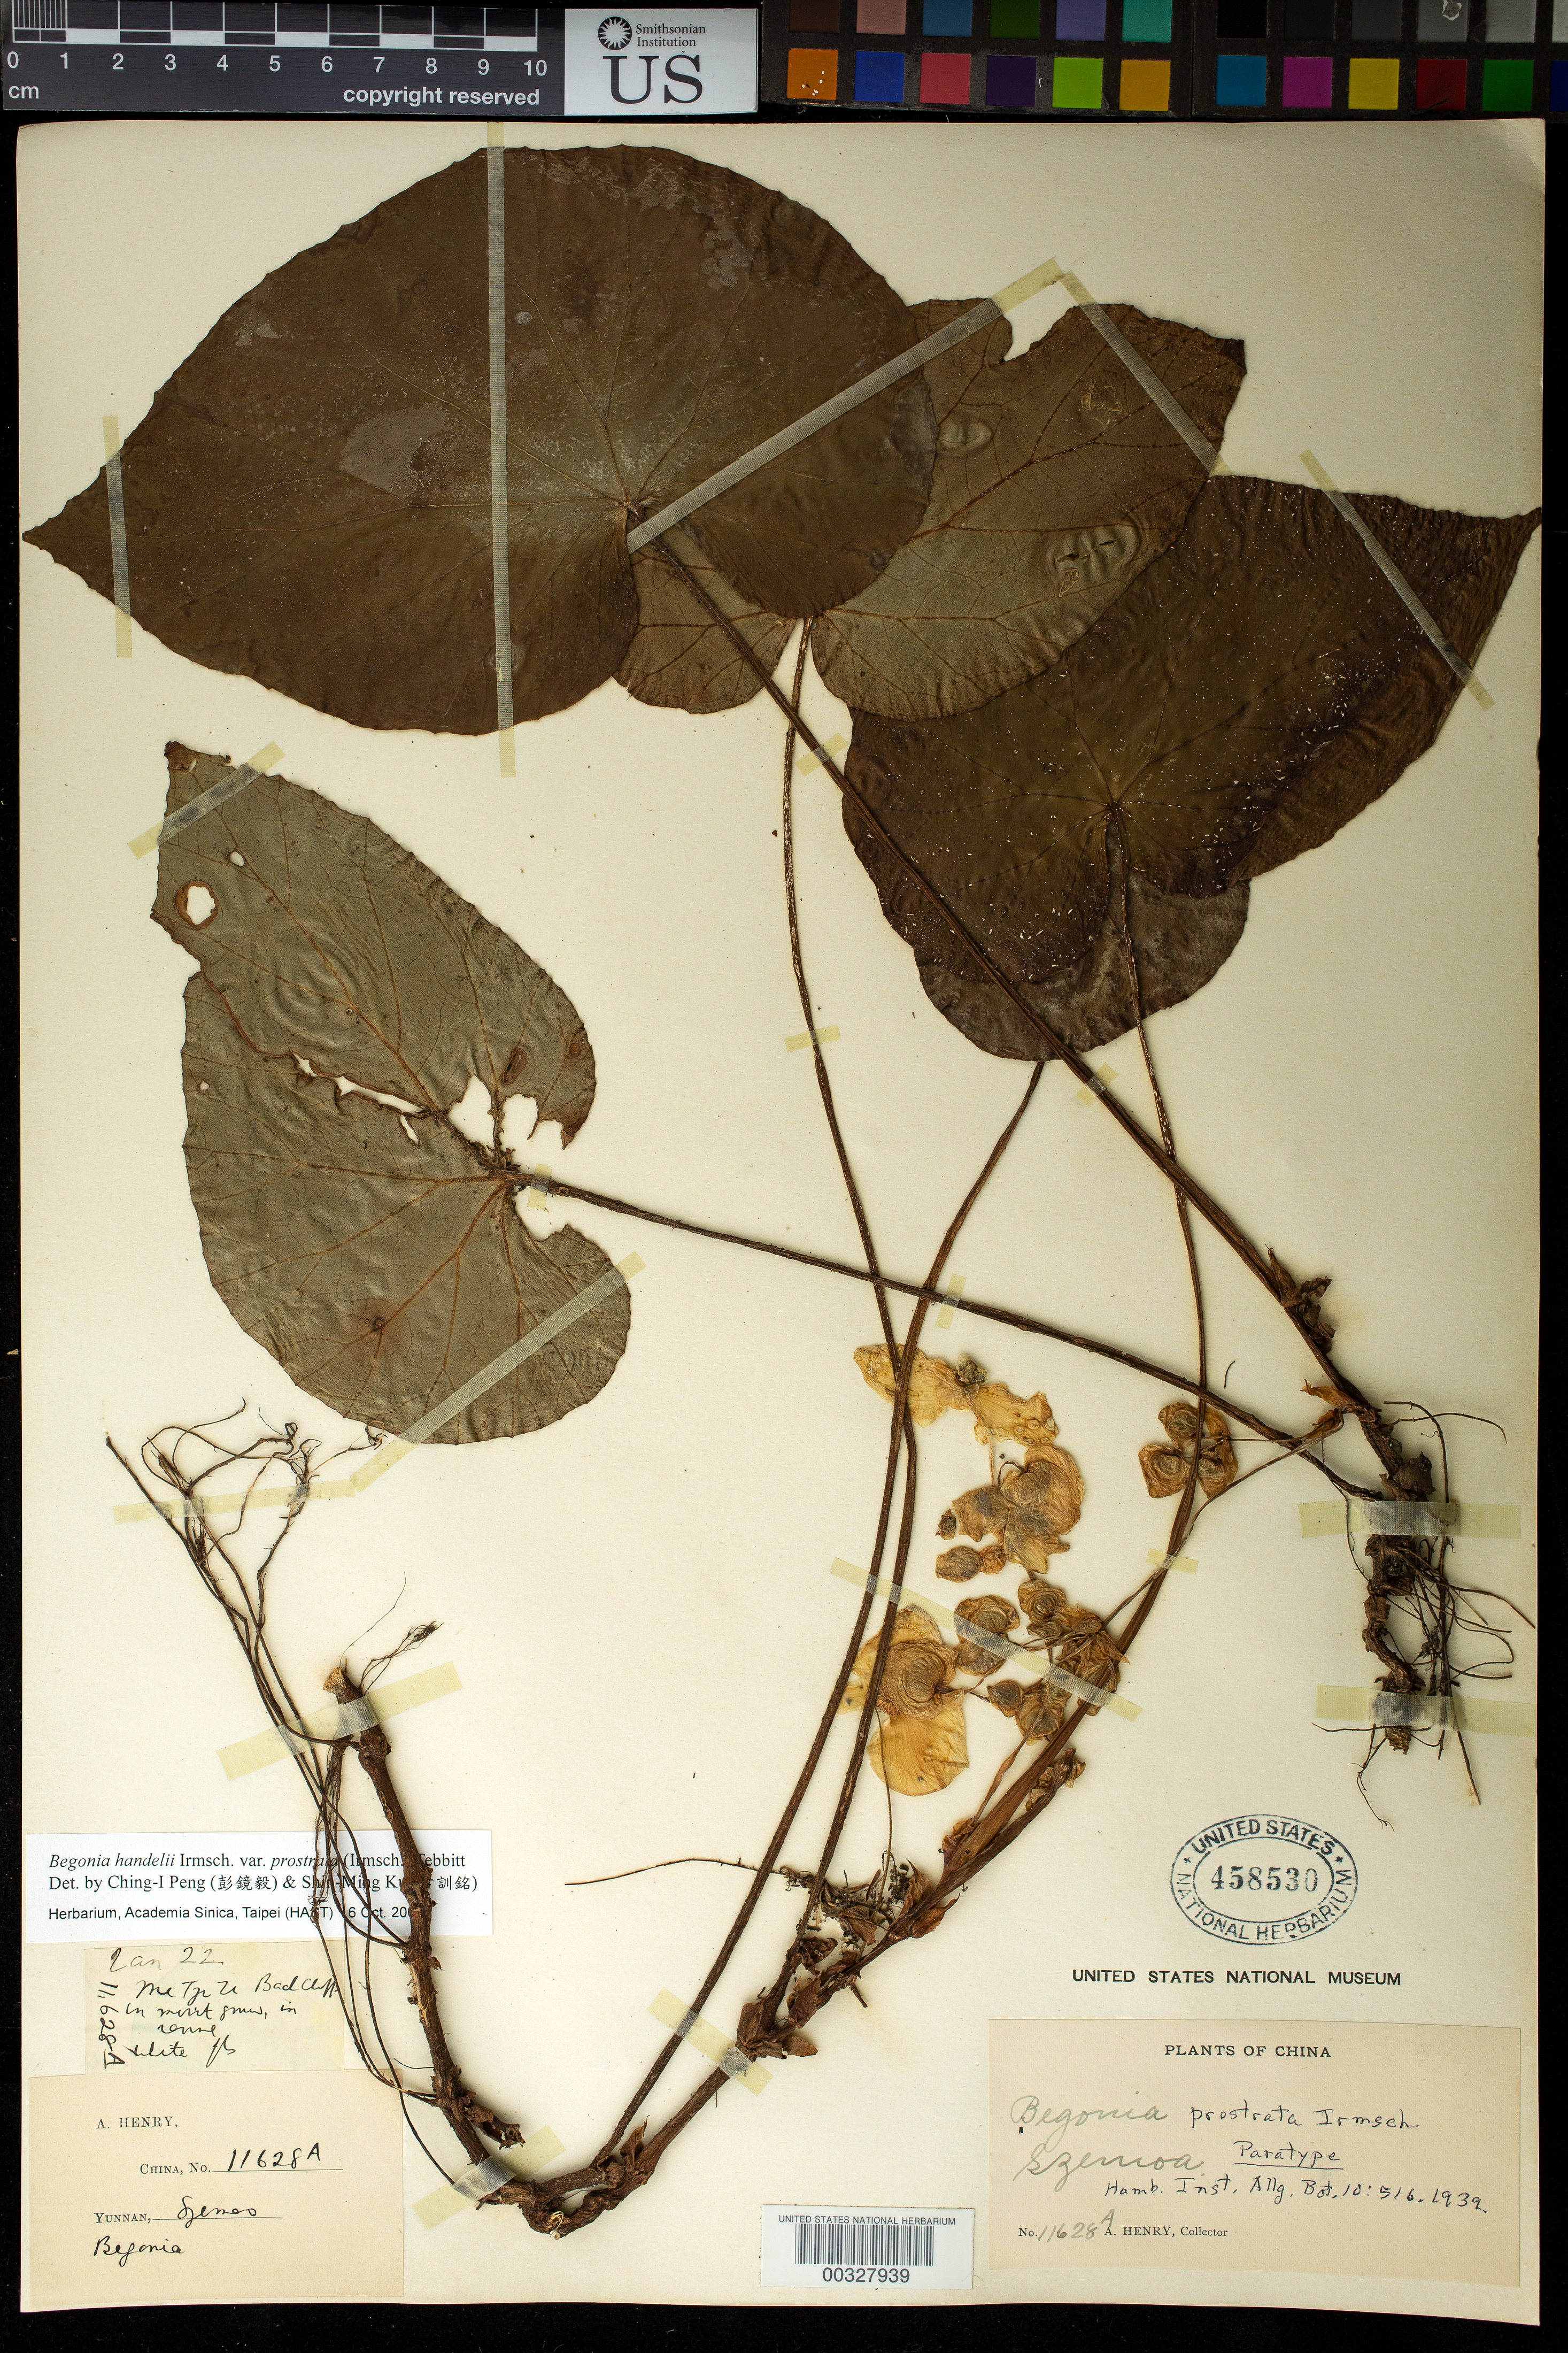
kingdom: Plantae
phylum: Tracheophyta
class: Magnoliopsida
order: Cucurbitales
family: Begoniaceae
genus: Begonia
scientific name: Begonia handelii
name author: Irmsch.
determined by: Peng, Ching-I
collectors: A. Henry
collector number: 11628 A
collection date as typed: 22 Jan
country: China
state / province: Yunnan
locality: Szemoa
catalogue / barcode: US 458530